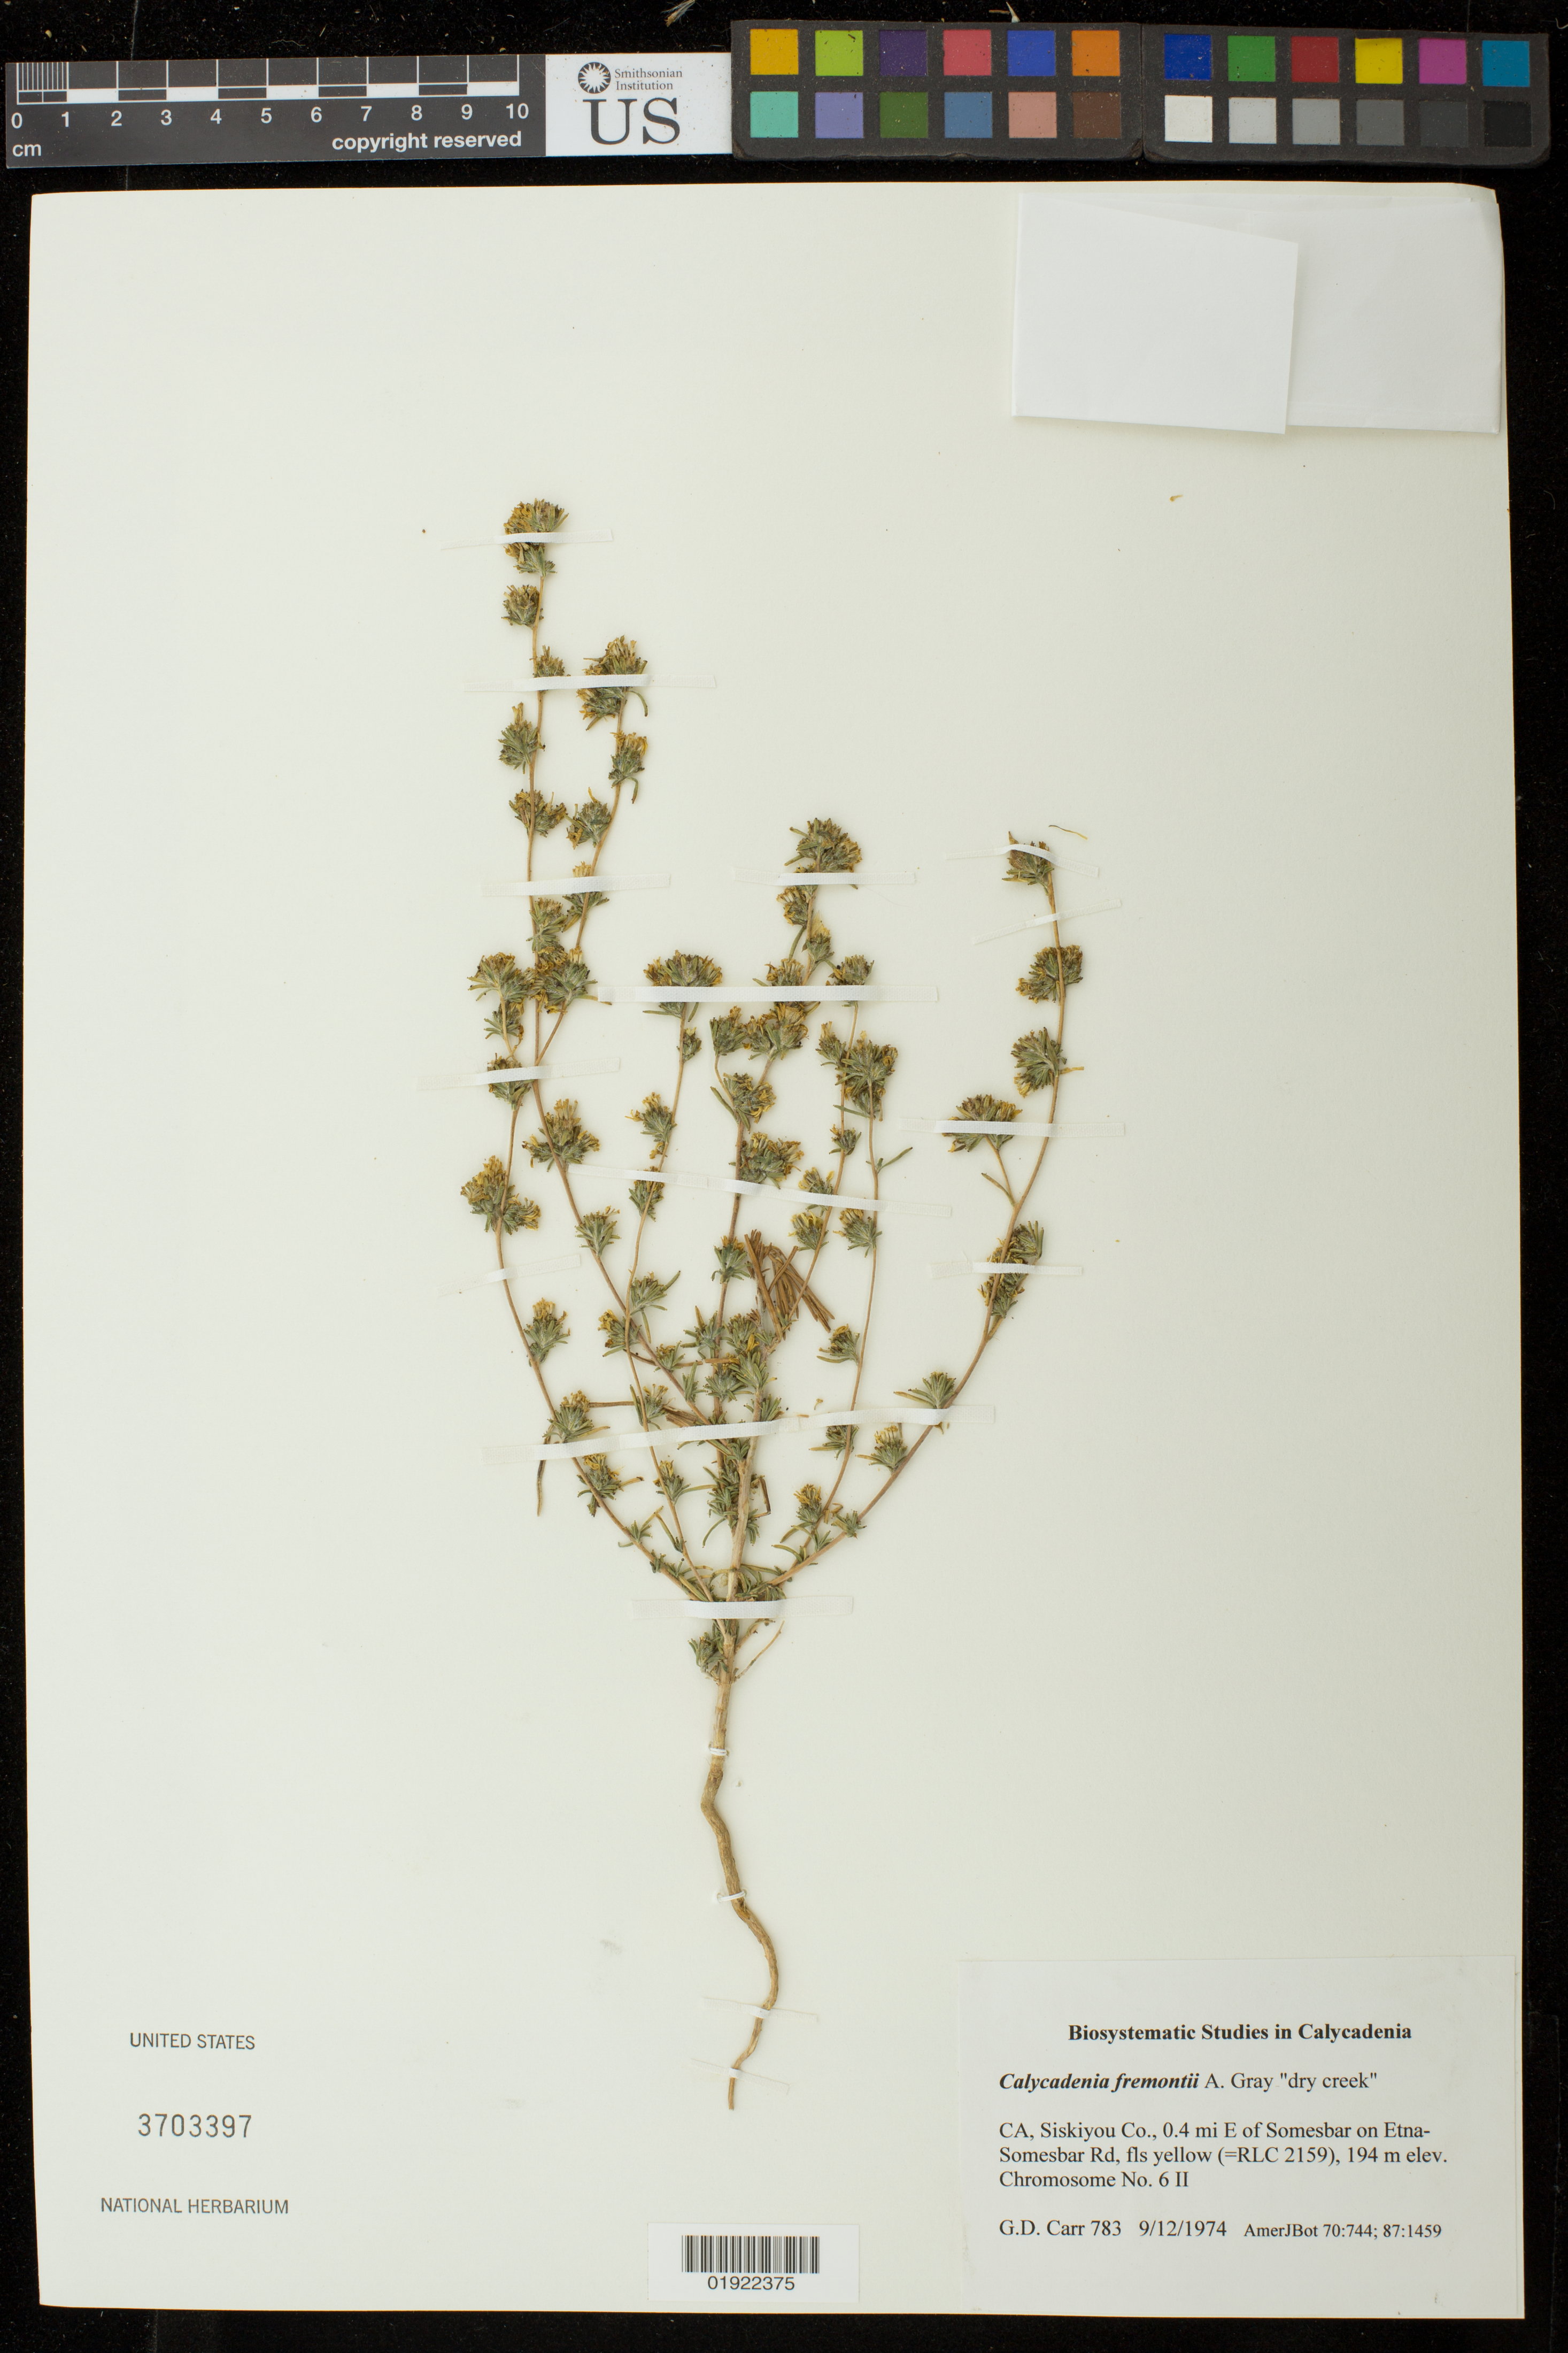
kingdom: Plantae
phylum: Tracheophyta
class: Magnoliopsida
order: Asterales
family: Asteraceae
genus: Calycadenia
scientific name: Calycadenia fremontii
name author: A. Gray in Emory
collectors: G. Carr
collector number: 783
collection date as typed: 9/12/1974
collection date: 1974-09-12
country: United States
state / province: California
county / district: Siskiyou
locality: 0.4 mi E of Somesbar on Etna-Somesbar Rd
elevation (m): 194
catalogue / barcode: US 3703397